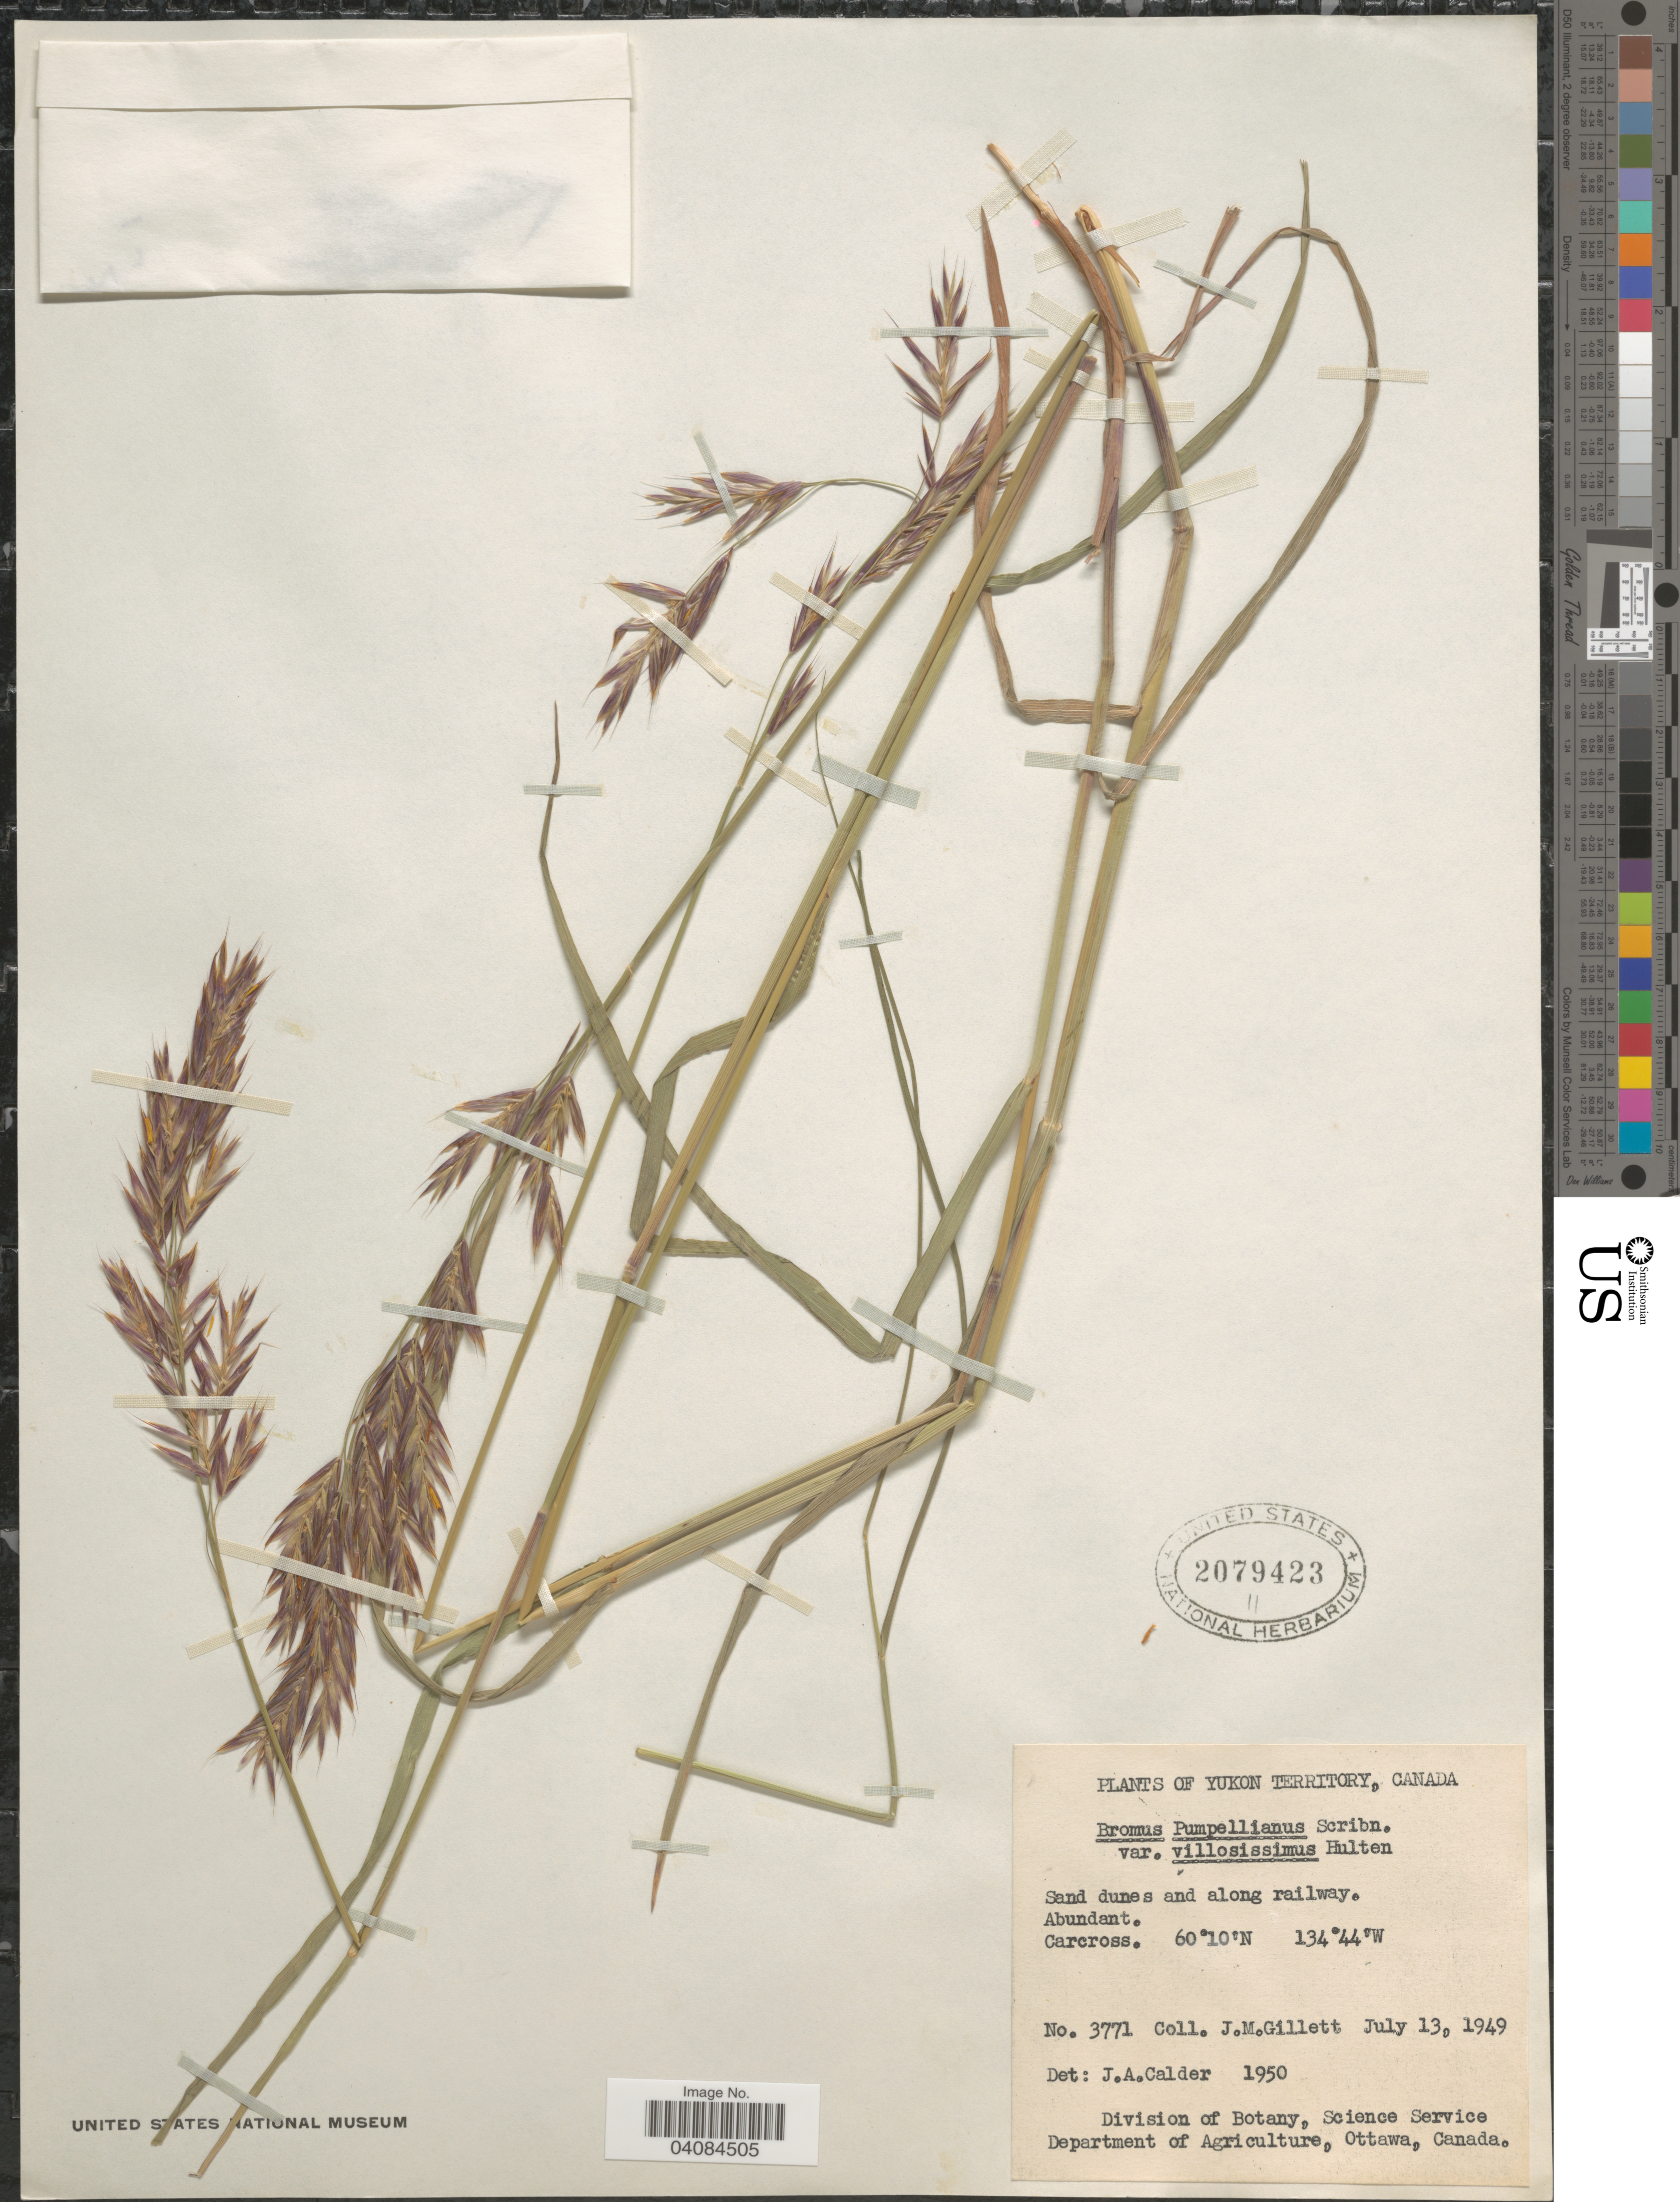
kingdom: Plantae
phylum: Tracheophyta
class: Liliopsida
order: Poales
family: Poaceae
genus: Bromus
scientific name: Bromus pumpellianus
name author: Scribn.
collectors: J. M. Gillett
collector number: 3771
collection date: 1949-07-13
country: Canada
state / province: Yukon Territory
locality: Carcross.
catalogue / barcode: US 2079423